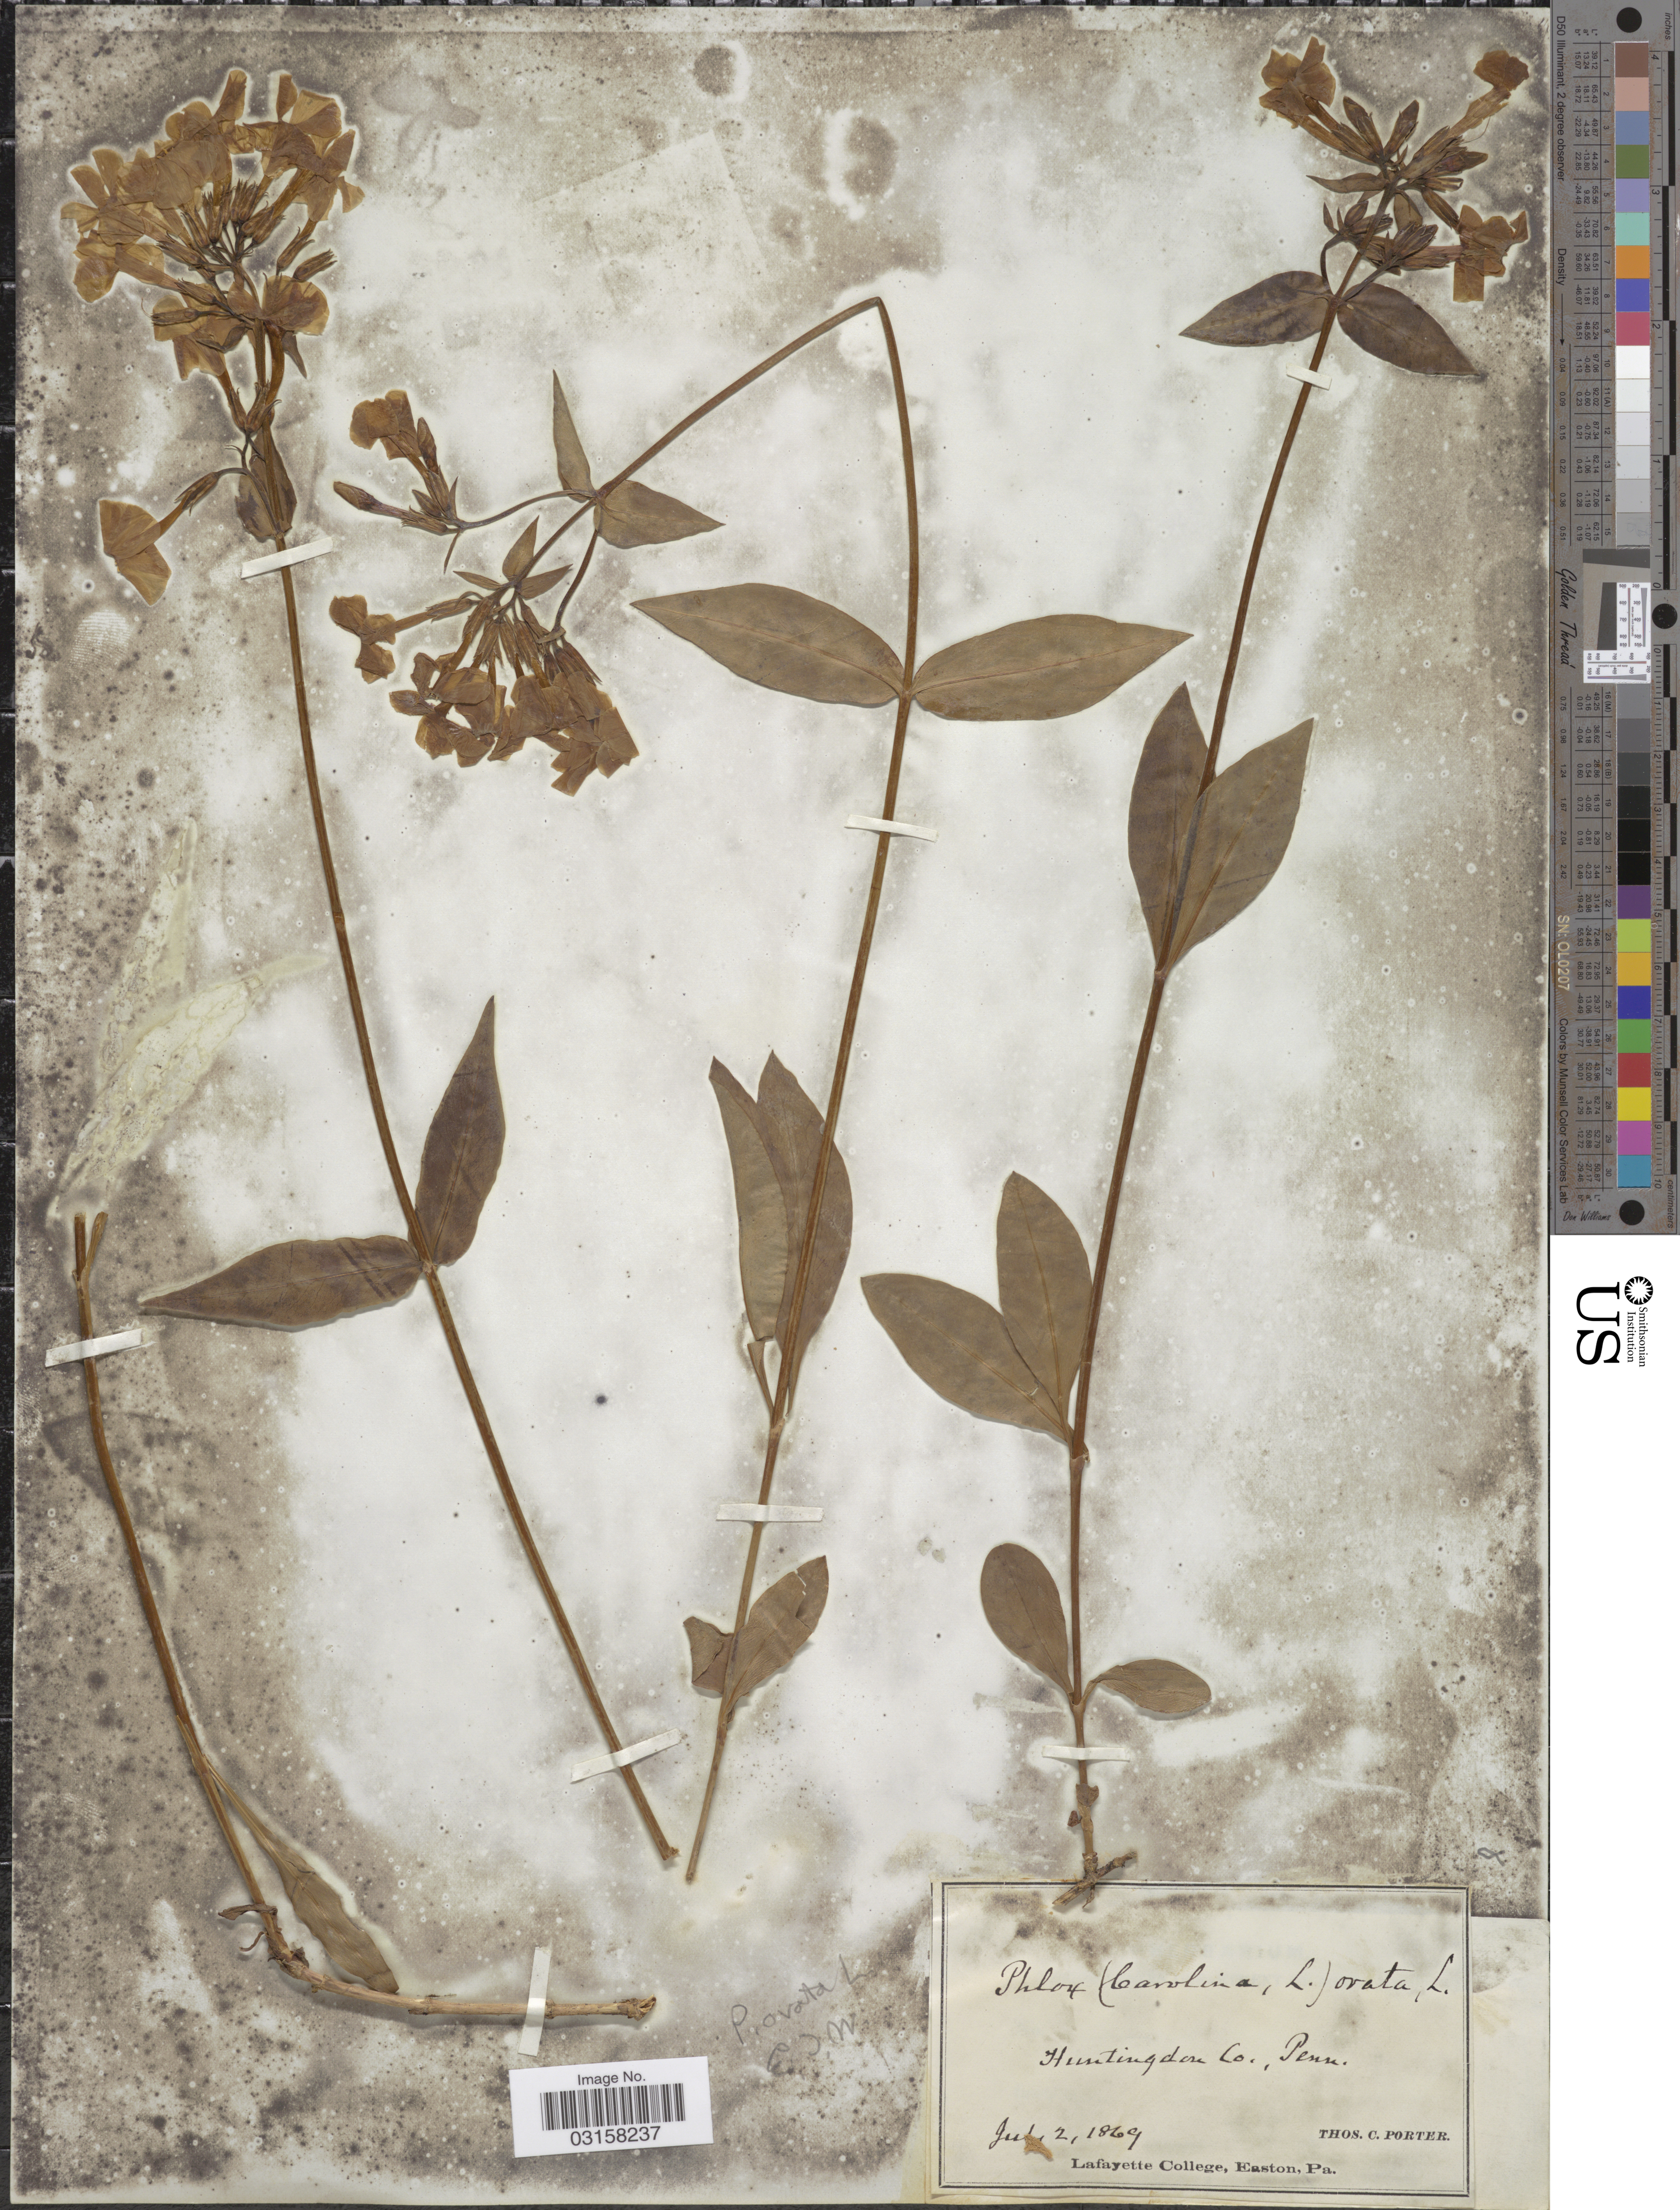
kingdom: Plantae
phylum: Tracheophyta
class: Magnoliopsida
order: Ericales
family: Polemoniaceae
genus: Phlox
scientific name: Phlox ovata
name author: L.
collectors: T. Porter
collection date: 1869-07-02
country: United States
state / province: Pennsylvania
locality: Huntingdon Co.